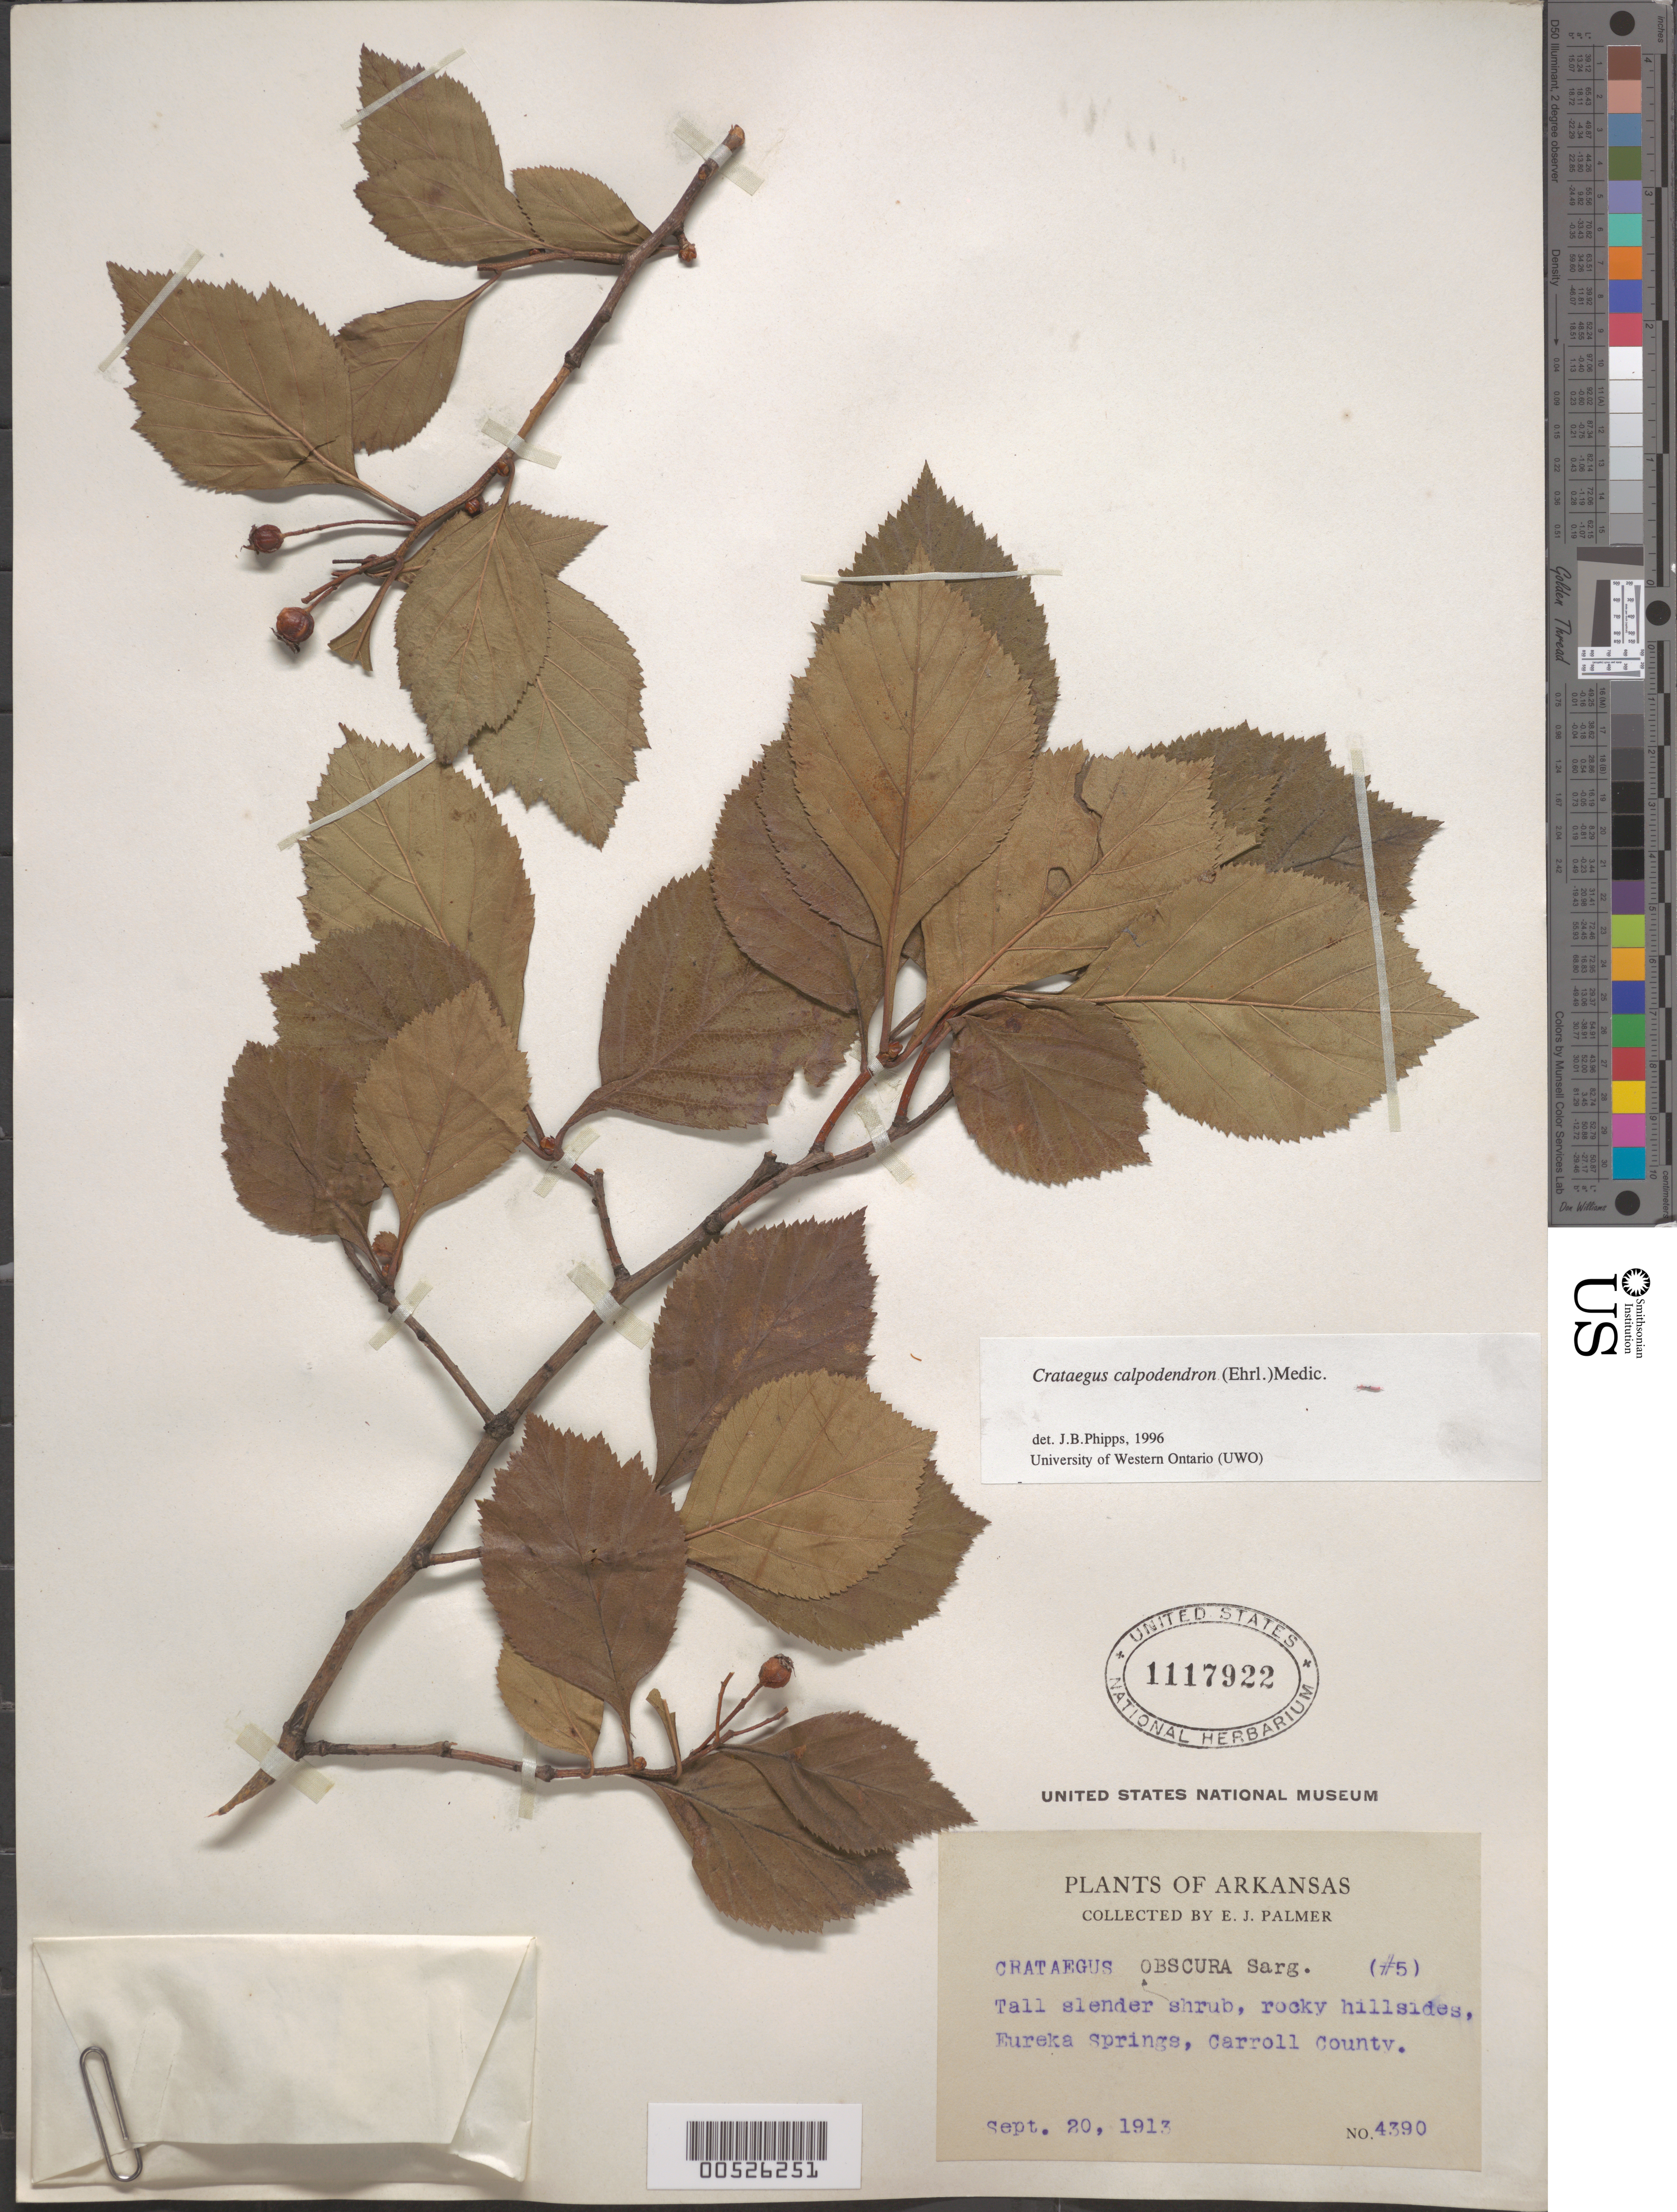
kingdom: Plantae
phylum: Tracheophyta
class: Magnoliopsida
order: Rosales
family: Rosaceae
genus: Crataegus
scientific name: Crataegus calpodendron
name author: (Ehrh.) Medik.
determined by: Phipps, James B., (UWO), University of Western Ontario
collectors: E. J. Palmer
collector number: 4390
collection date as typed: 20 Sep 1913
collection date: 1913-09-20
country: United States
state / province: Arkansas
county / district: Carroll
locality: Eureka Springs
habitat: Rocy hillsides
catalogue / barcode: US 1117922